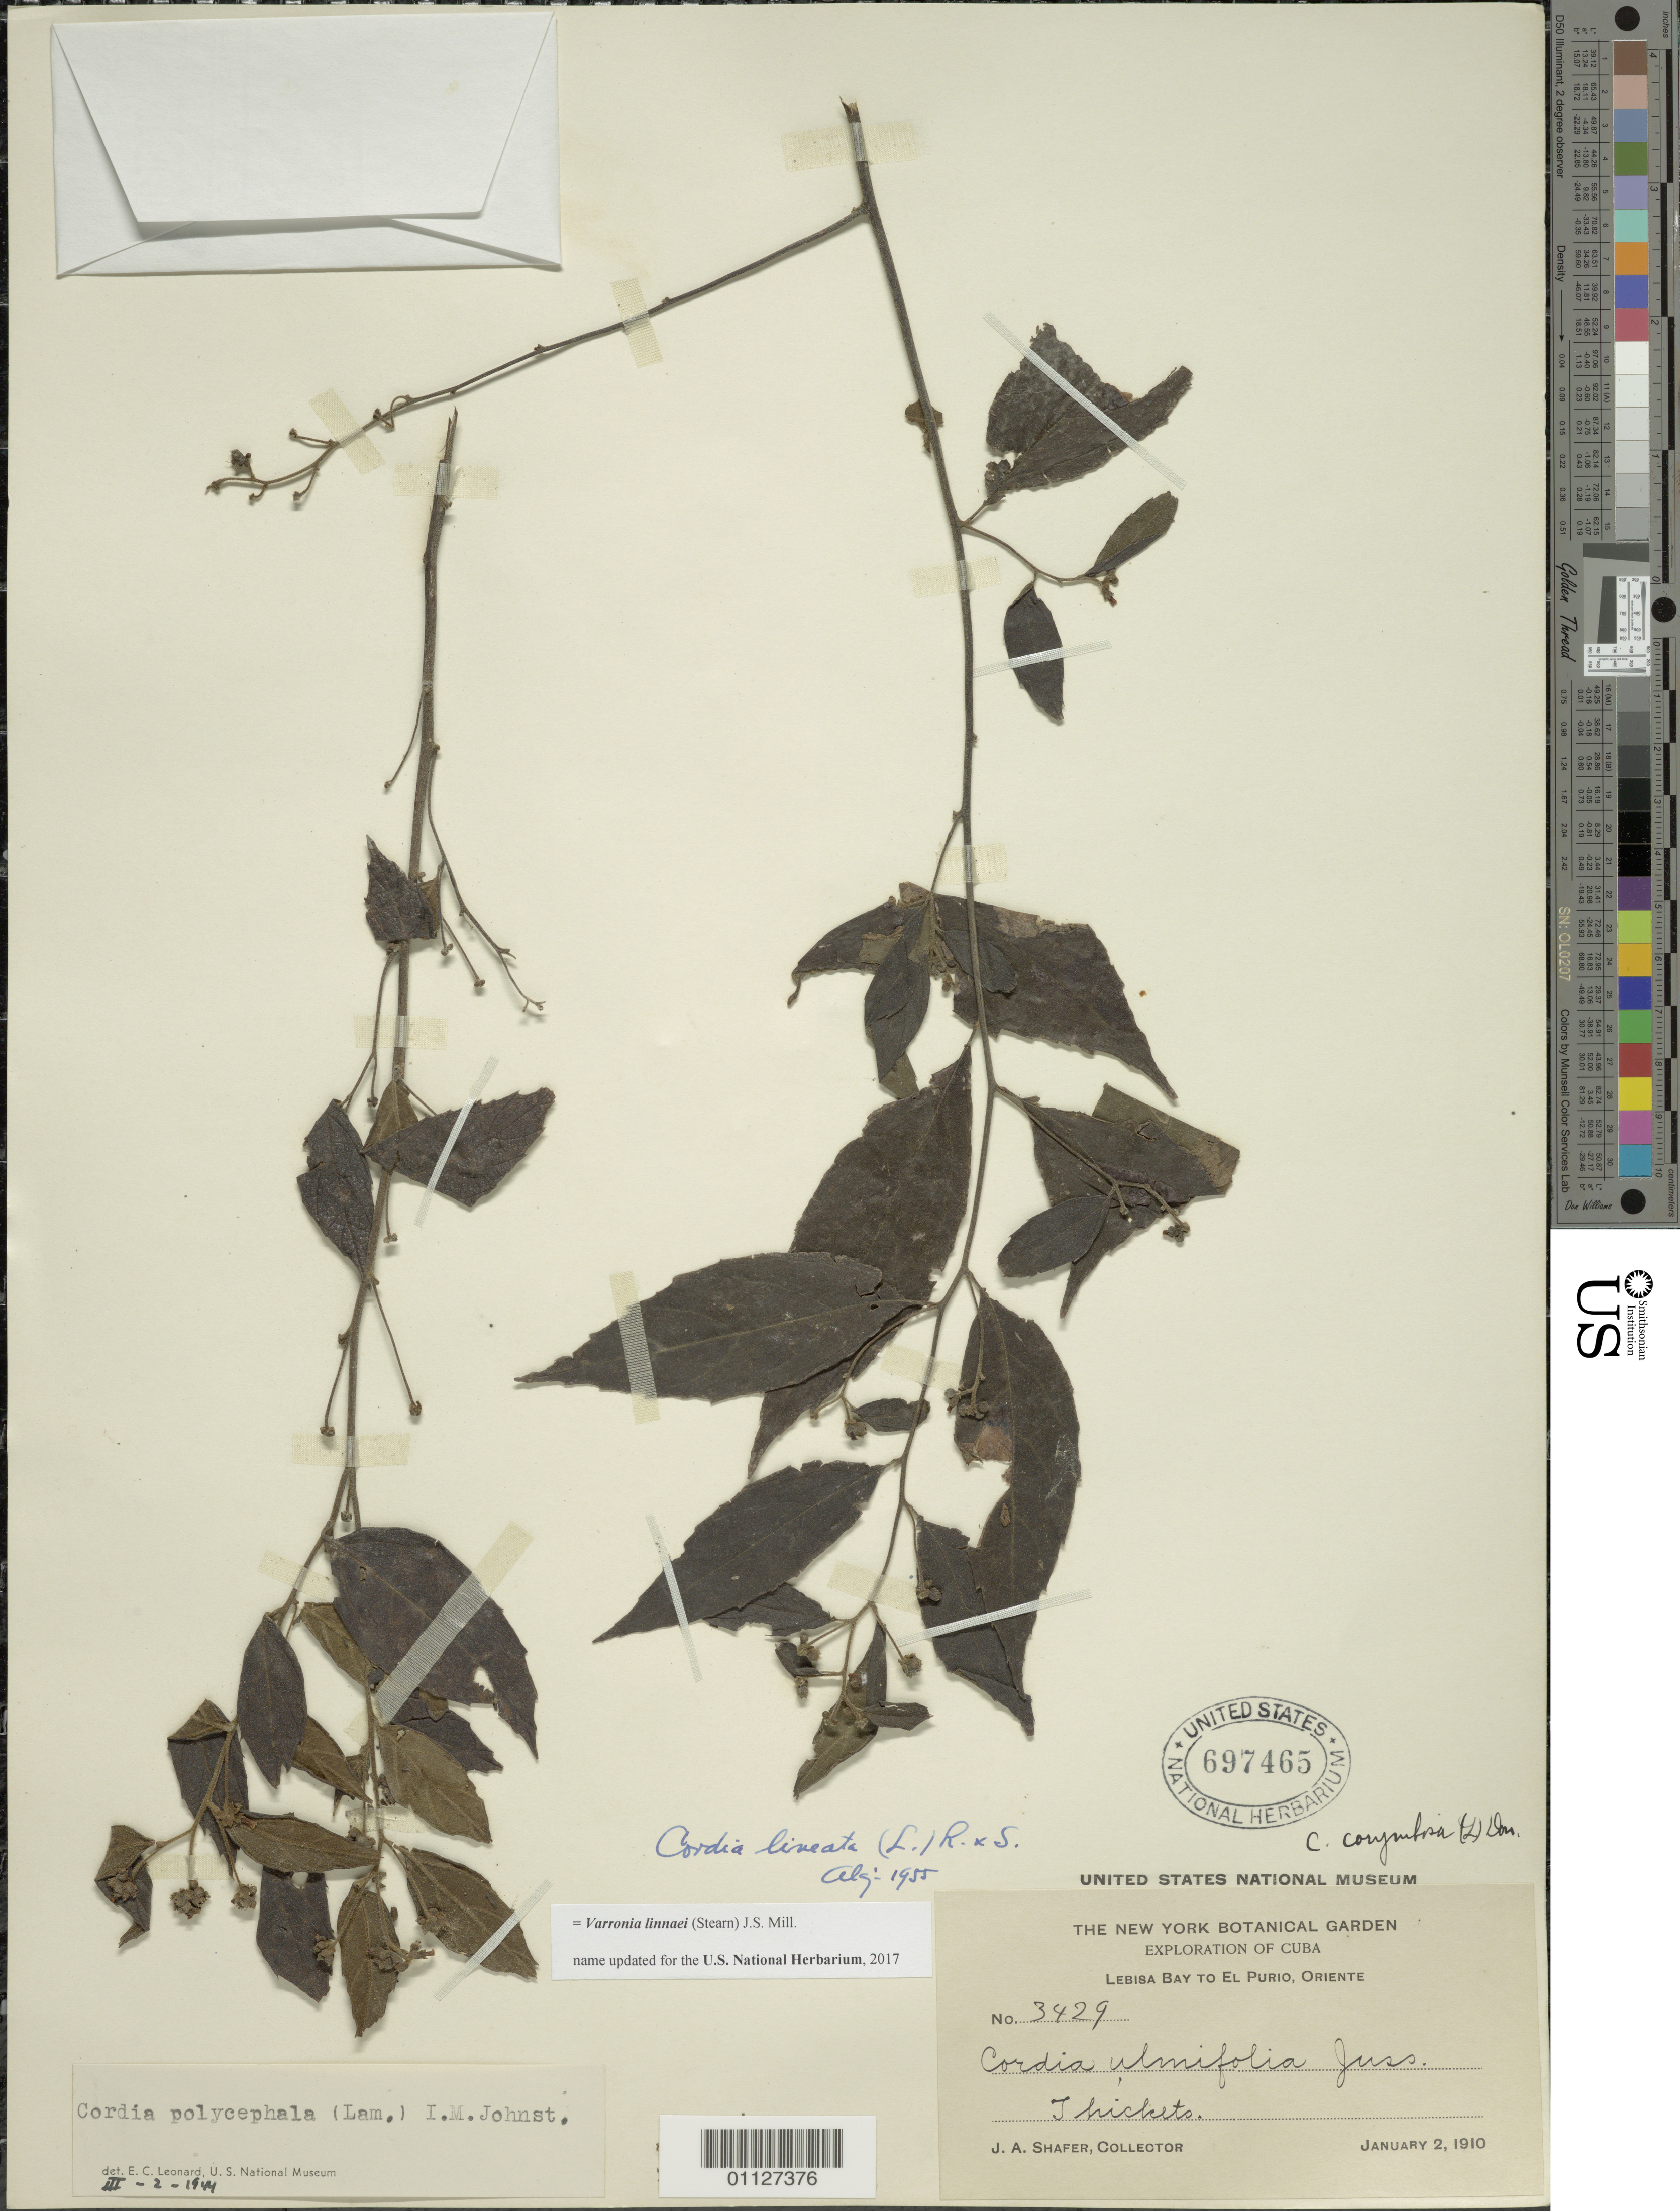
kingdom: Plantae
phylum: Tracheophyta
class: Magnoliopsida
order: Boraginales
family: Cordiaceae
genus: Varronia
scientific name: Varronia linnaei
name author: (Stearn) J.S. Mill.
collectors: J. A. Shafer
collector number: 3429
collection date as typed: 02 Jan 1910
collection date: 1910-01-02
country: Cuba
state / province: Holguín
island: Cuba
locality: Lebisa Bay to El Purio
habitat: Thickets.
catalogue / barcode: US 697465